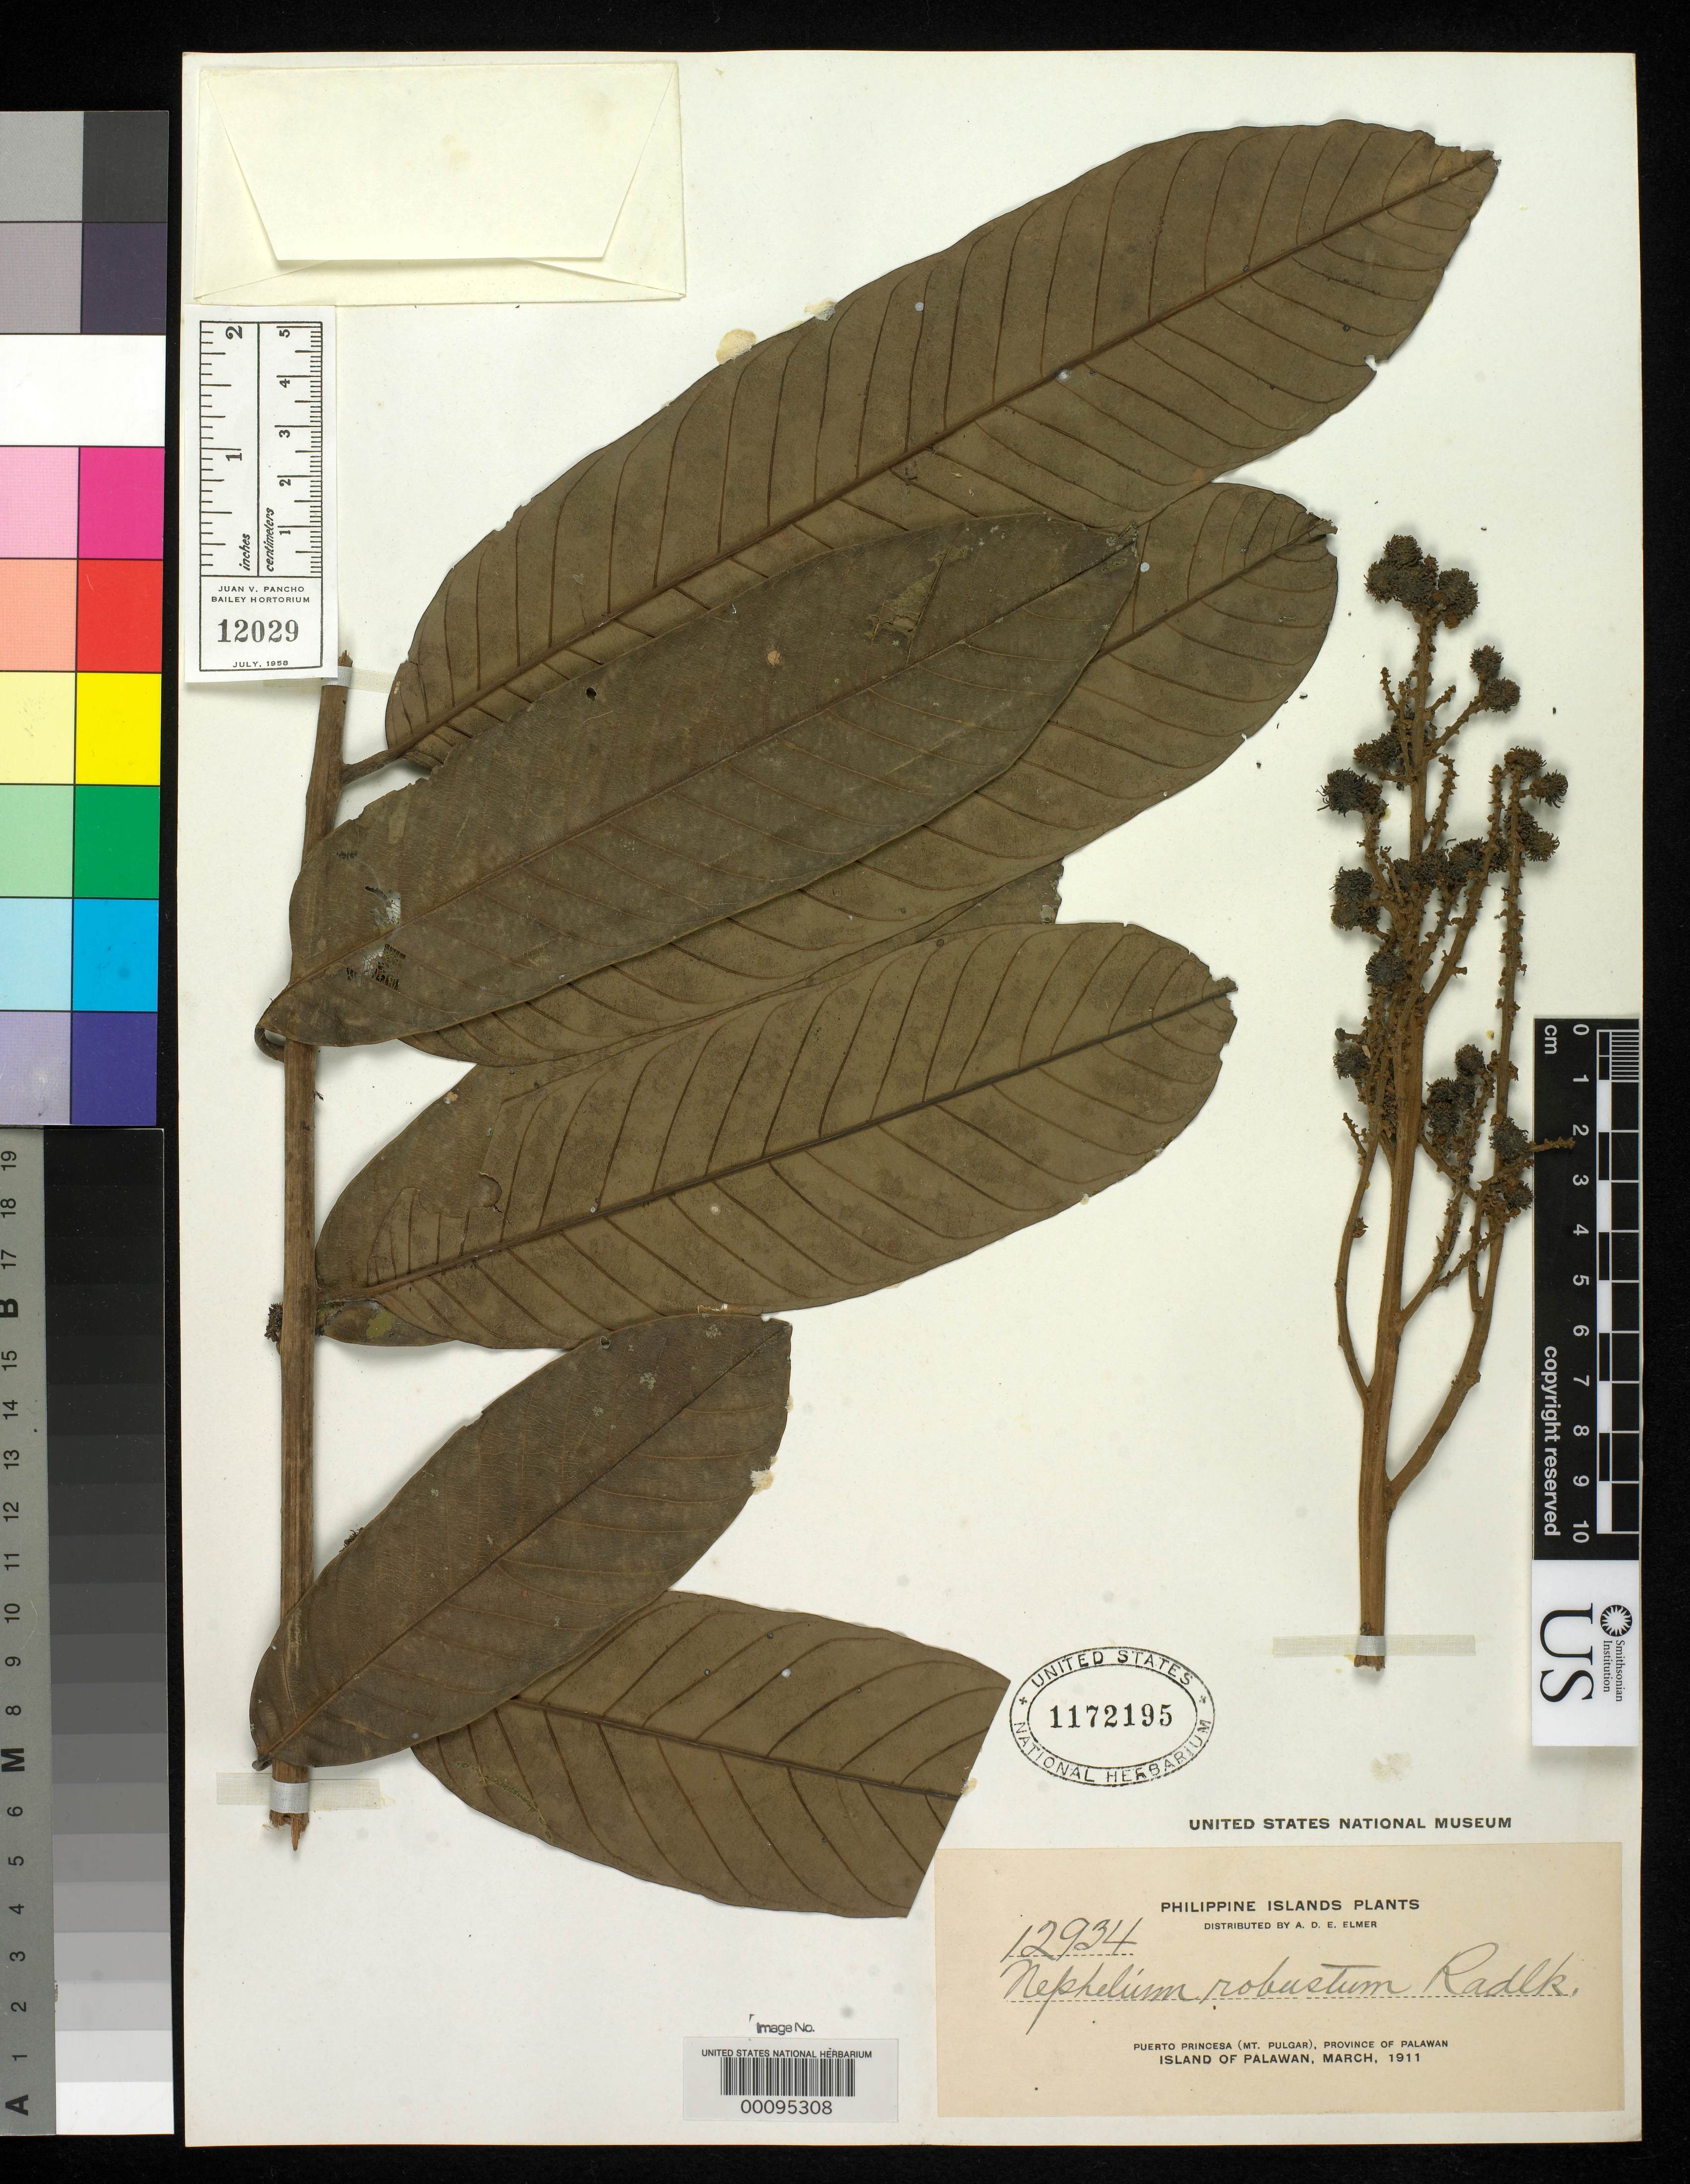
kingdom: Plantae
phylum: Tracheophyta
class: Magnoliopsida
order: Sapindales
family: Sapindaceae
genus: Nephelium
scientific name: Nephelium robustum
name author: Radlk. in Elmer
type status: Isotype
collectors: A. D. E. Elmer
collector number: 12934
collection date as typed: Mar 1911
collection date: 1911-03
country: Philippines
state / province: Mimaropa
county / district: Palawan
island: Palawan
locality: Puerto Princesa (Mt. Pulgar).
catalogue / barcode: US 1172195